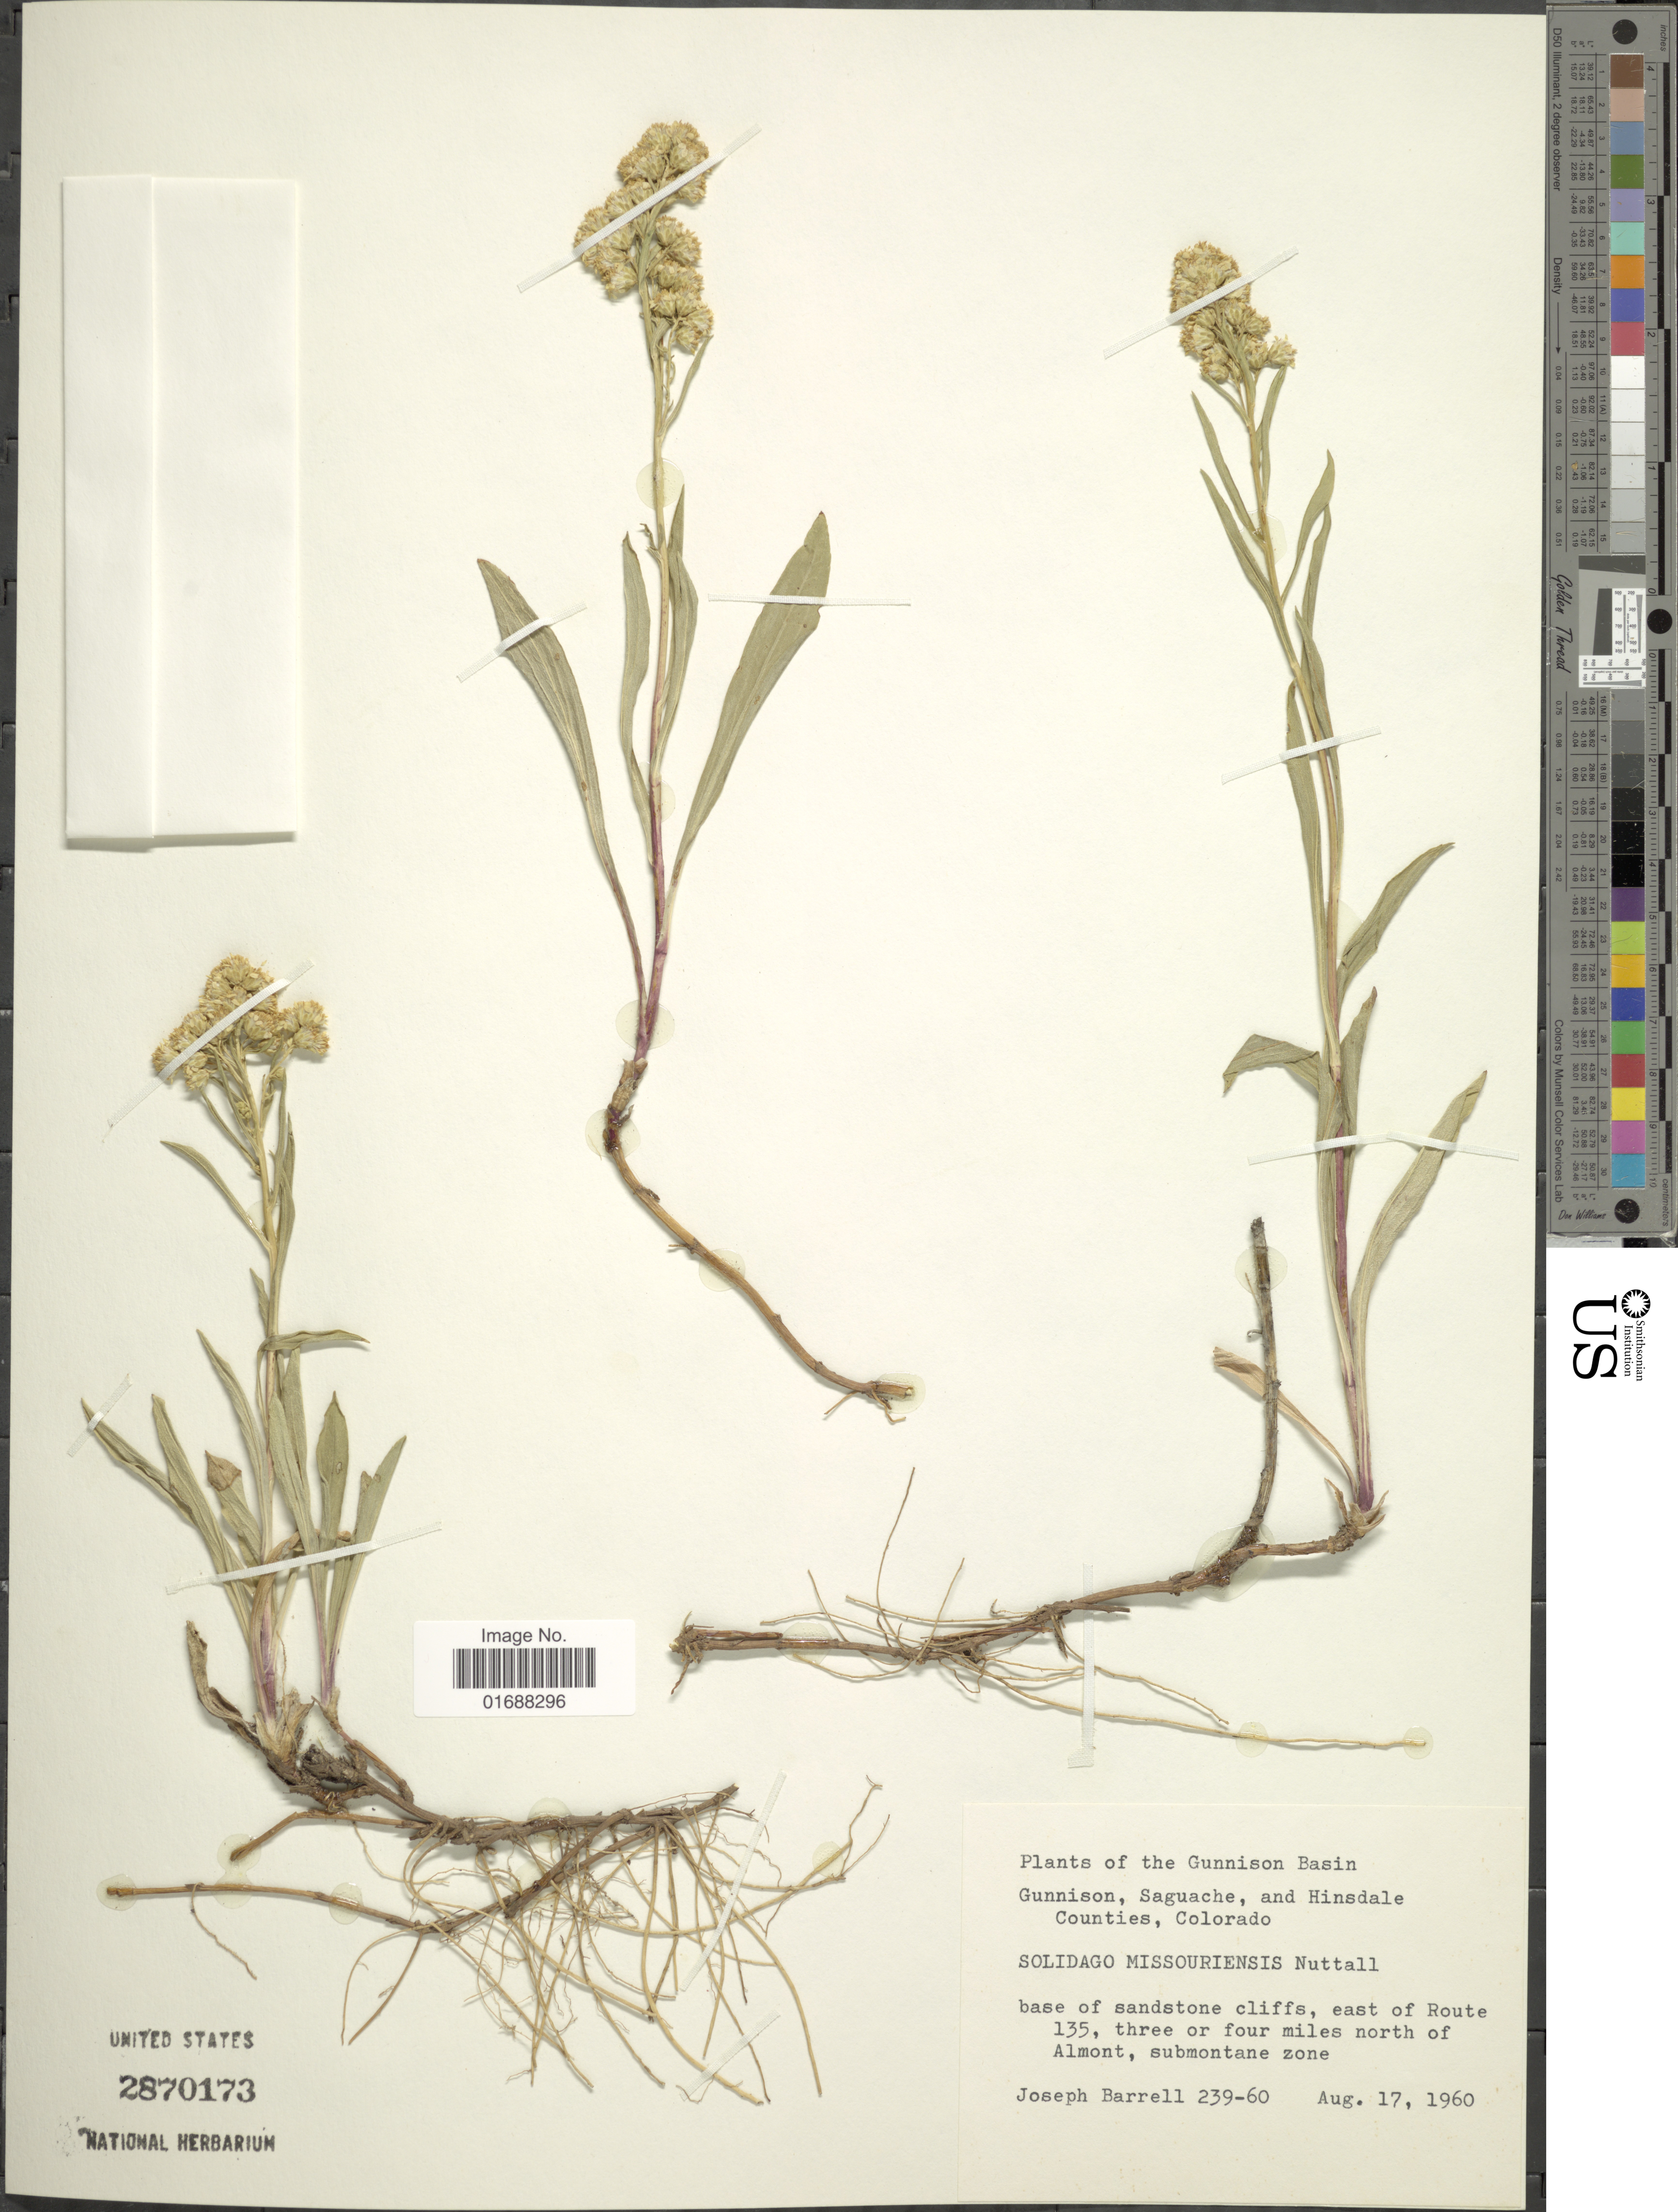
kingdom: Plantae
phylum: Tracheophyta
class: Magnoliopsida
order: Asterales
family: Asteraceae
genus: Solidago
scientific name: Solidago missouriensis var. missouriensis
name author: Nutt.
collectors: J. Barrell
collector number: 239-60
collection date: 1960-08-17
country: United States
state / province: Colorado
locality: Gunnison Basin, Gunnison, Saguache, and Hinsdale Counties, Colorado, east of Route 135, three or four miles north of Almont, submontane zone.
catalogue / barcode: US 2870173